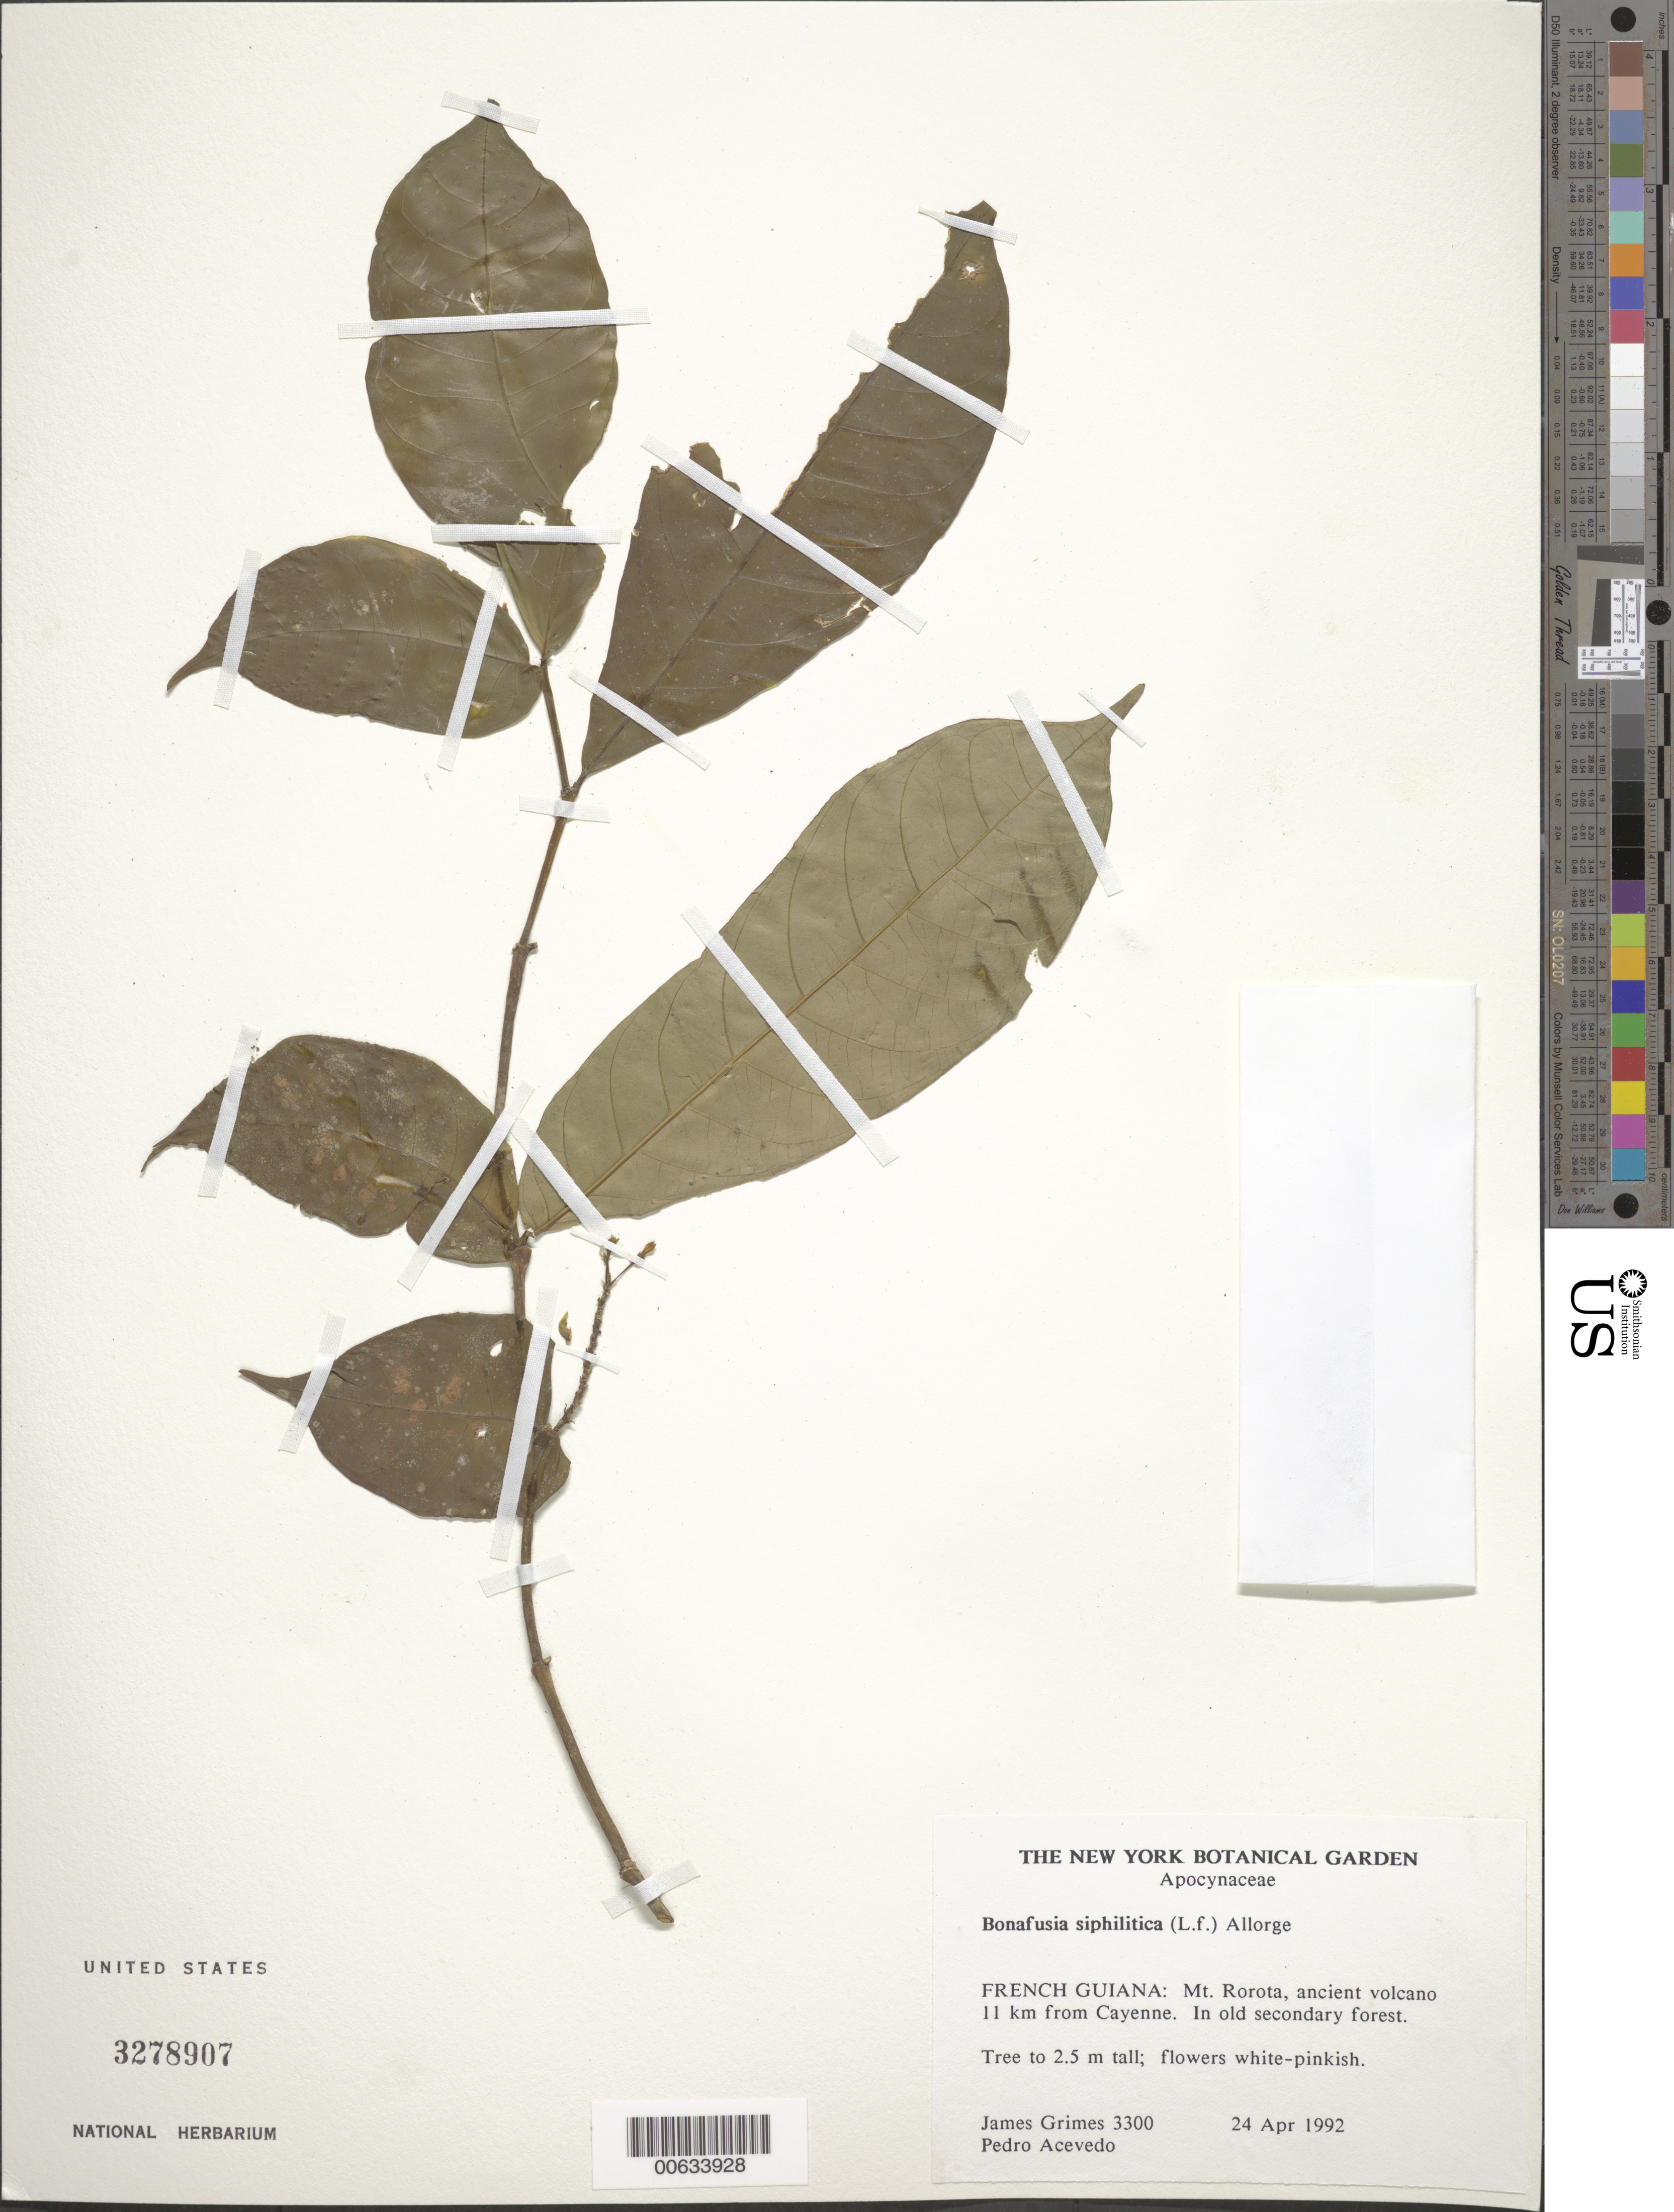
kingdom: Plantae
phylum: Tracheophyta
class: Magnoliopsida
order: Gentianales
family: Apocynaceae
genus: Bonafousia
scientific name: Bonafousia siphilitica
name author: (L. f.) L. Allorge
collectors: J. Grimes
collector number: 3300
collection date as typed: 24-Apr-92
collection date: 1992-04-24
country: French Guiana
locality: Mt. Rorota, ancient volcano 11 km from Cayenne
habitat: Old secondary forest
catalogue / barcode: US 3278907